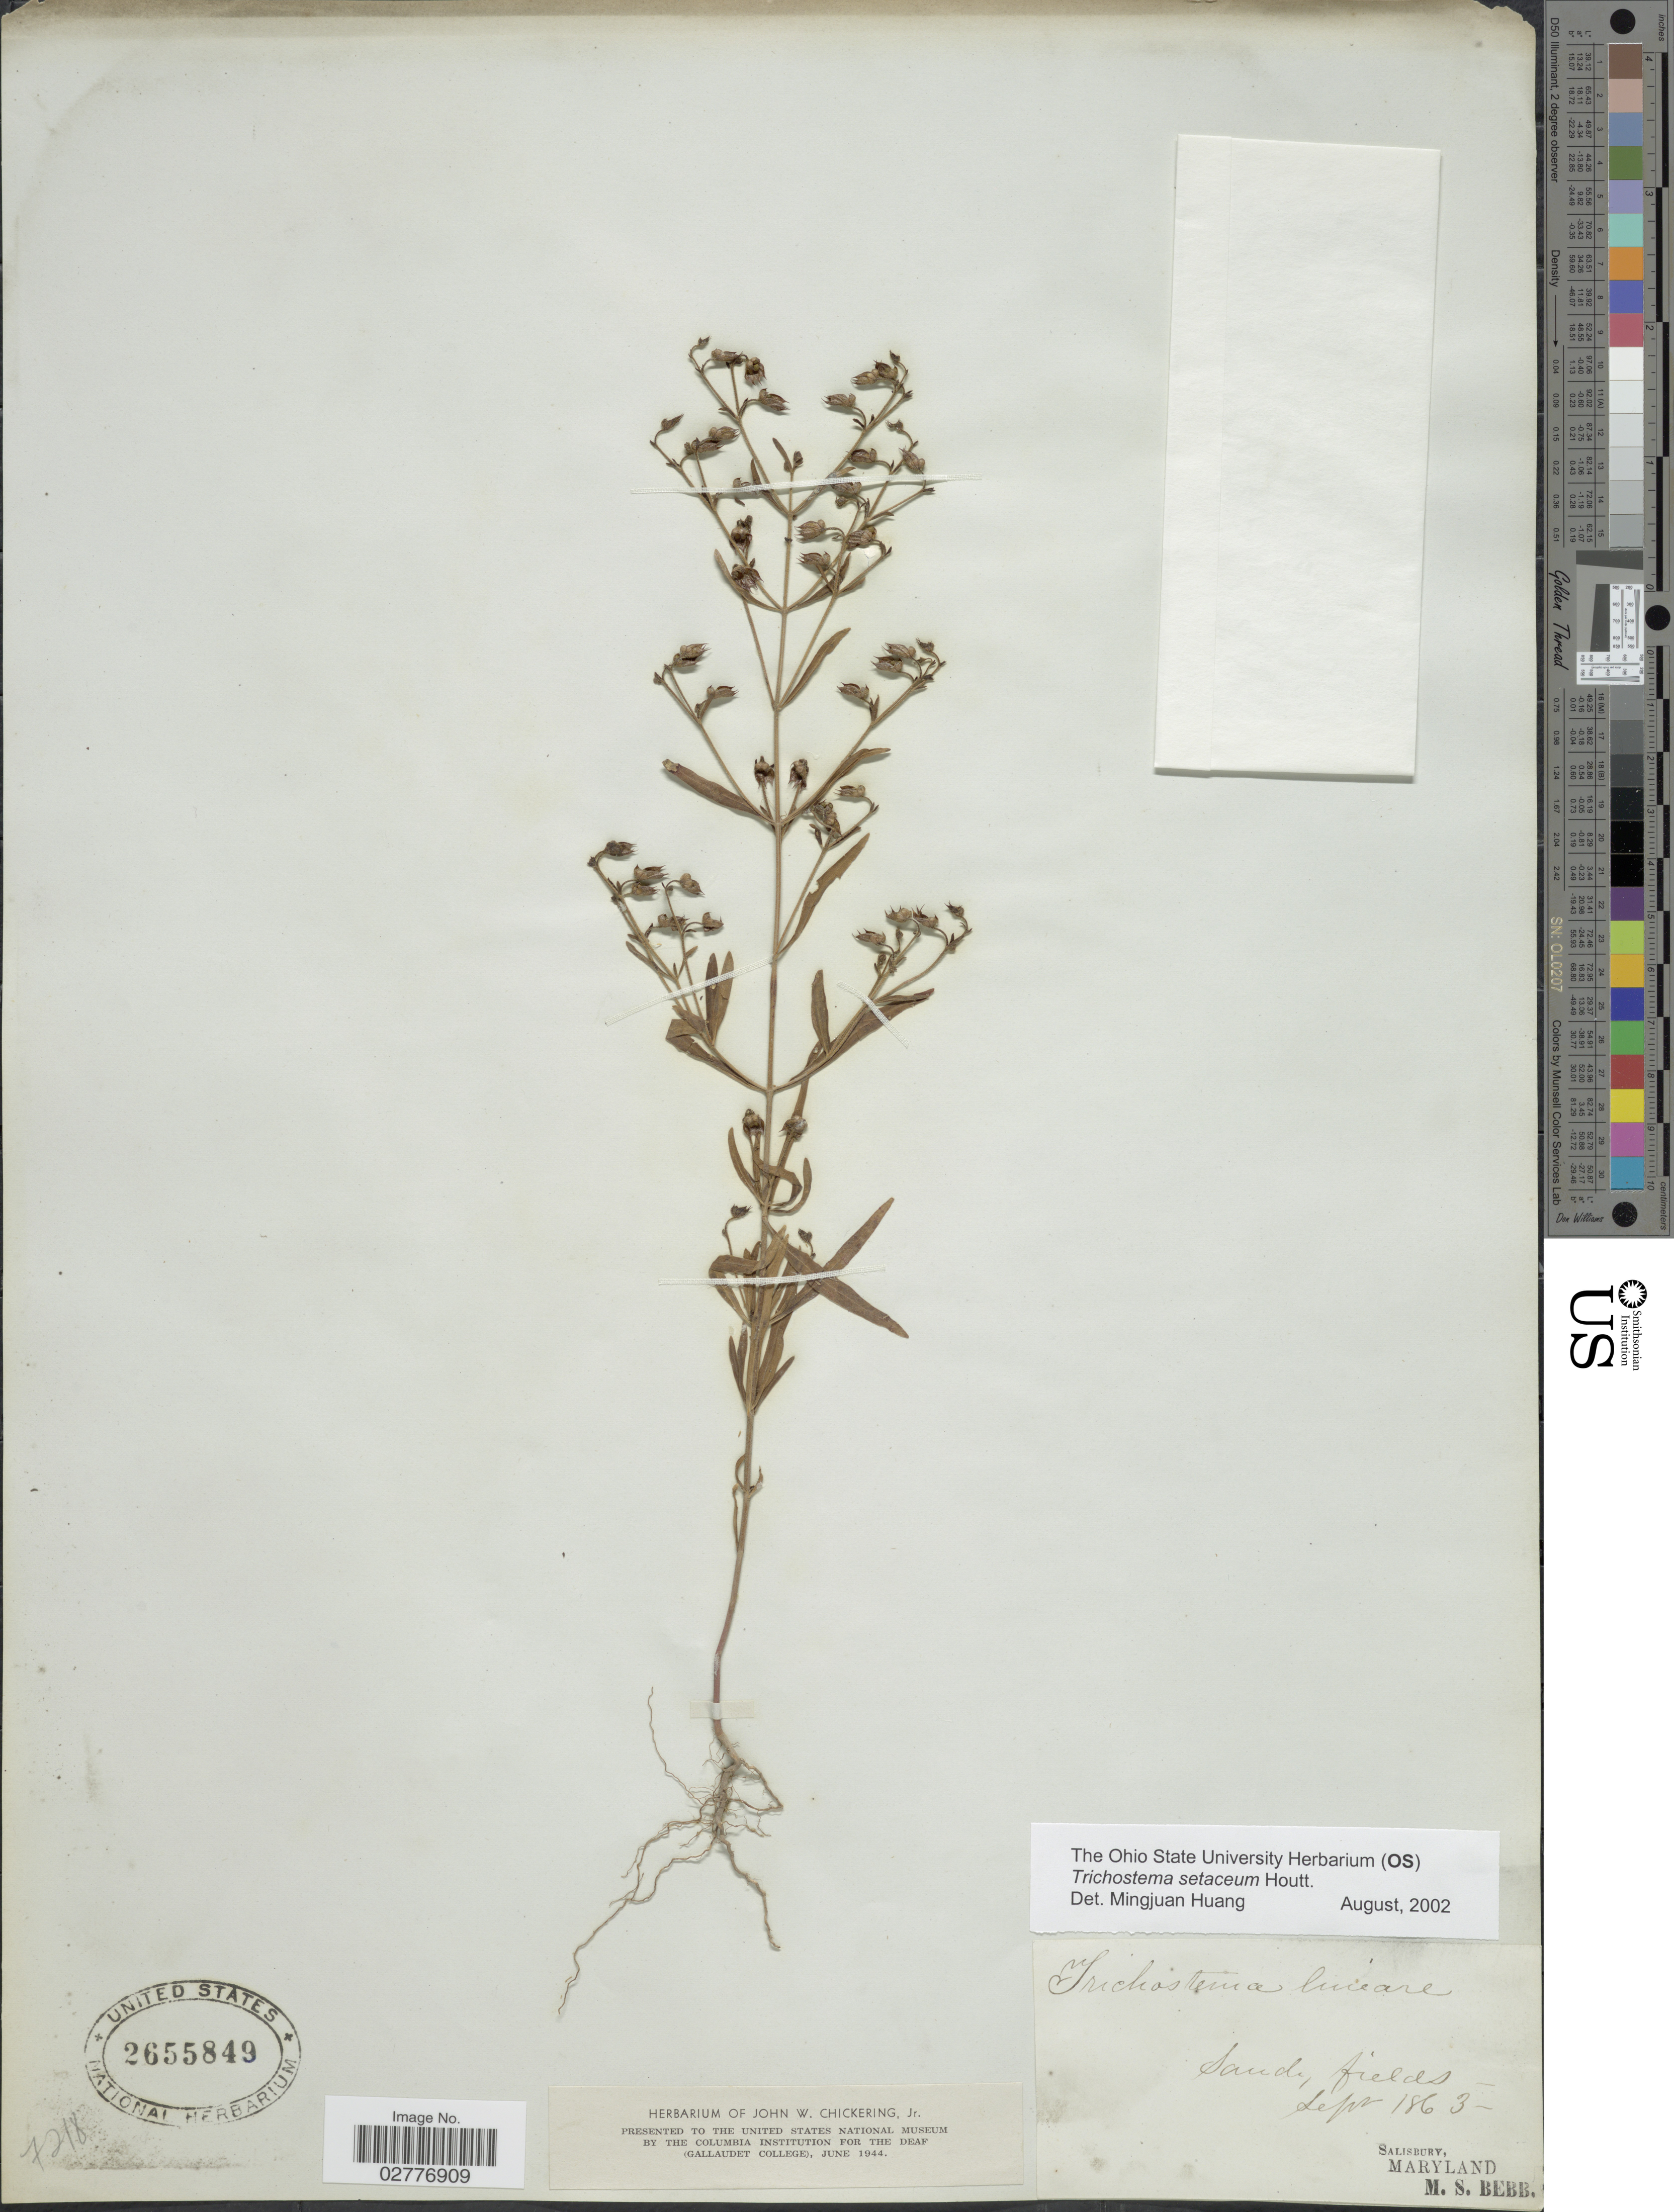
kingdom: Plantae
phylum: Tracheophyta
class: Magnoliopsida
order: Lamiales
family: Lamiaceae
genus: Trichostema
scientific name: Trichostema setaceum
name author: Houtt.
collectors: M. Bebb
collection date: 1863-09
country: United States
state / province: Maryland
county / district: Wicomico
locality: Sandy fields. Salisbury [unsure placement]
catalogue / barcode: US 2655849